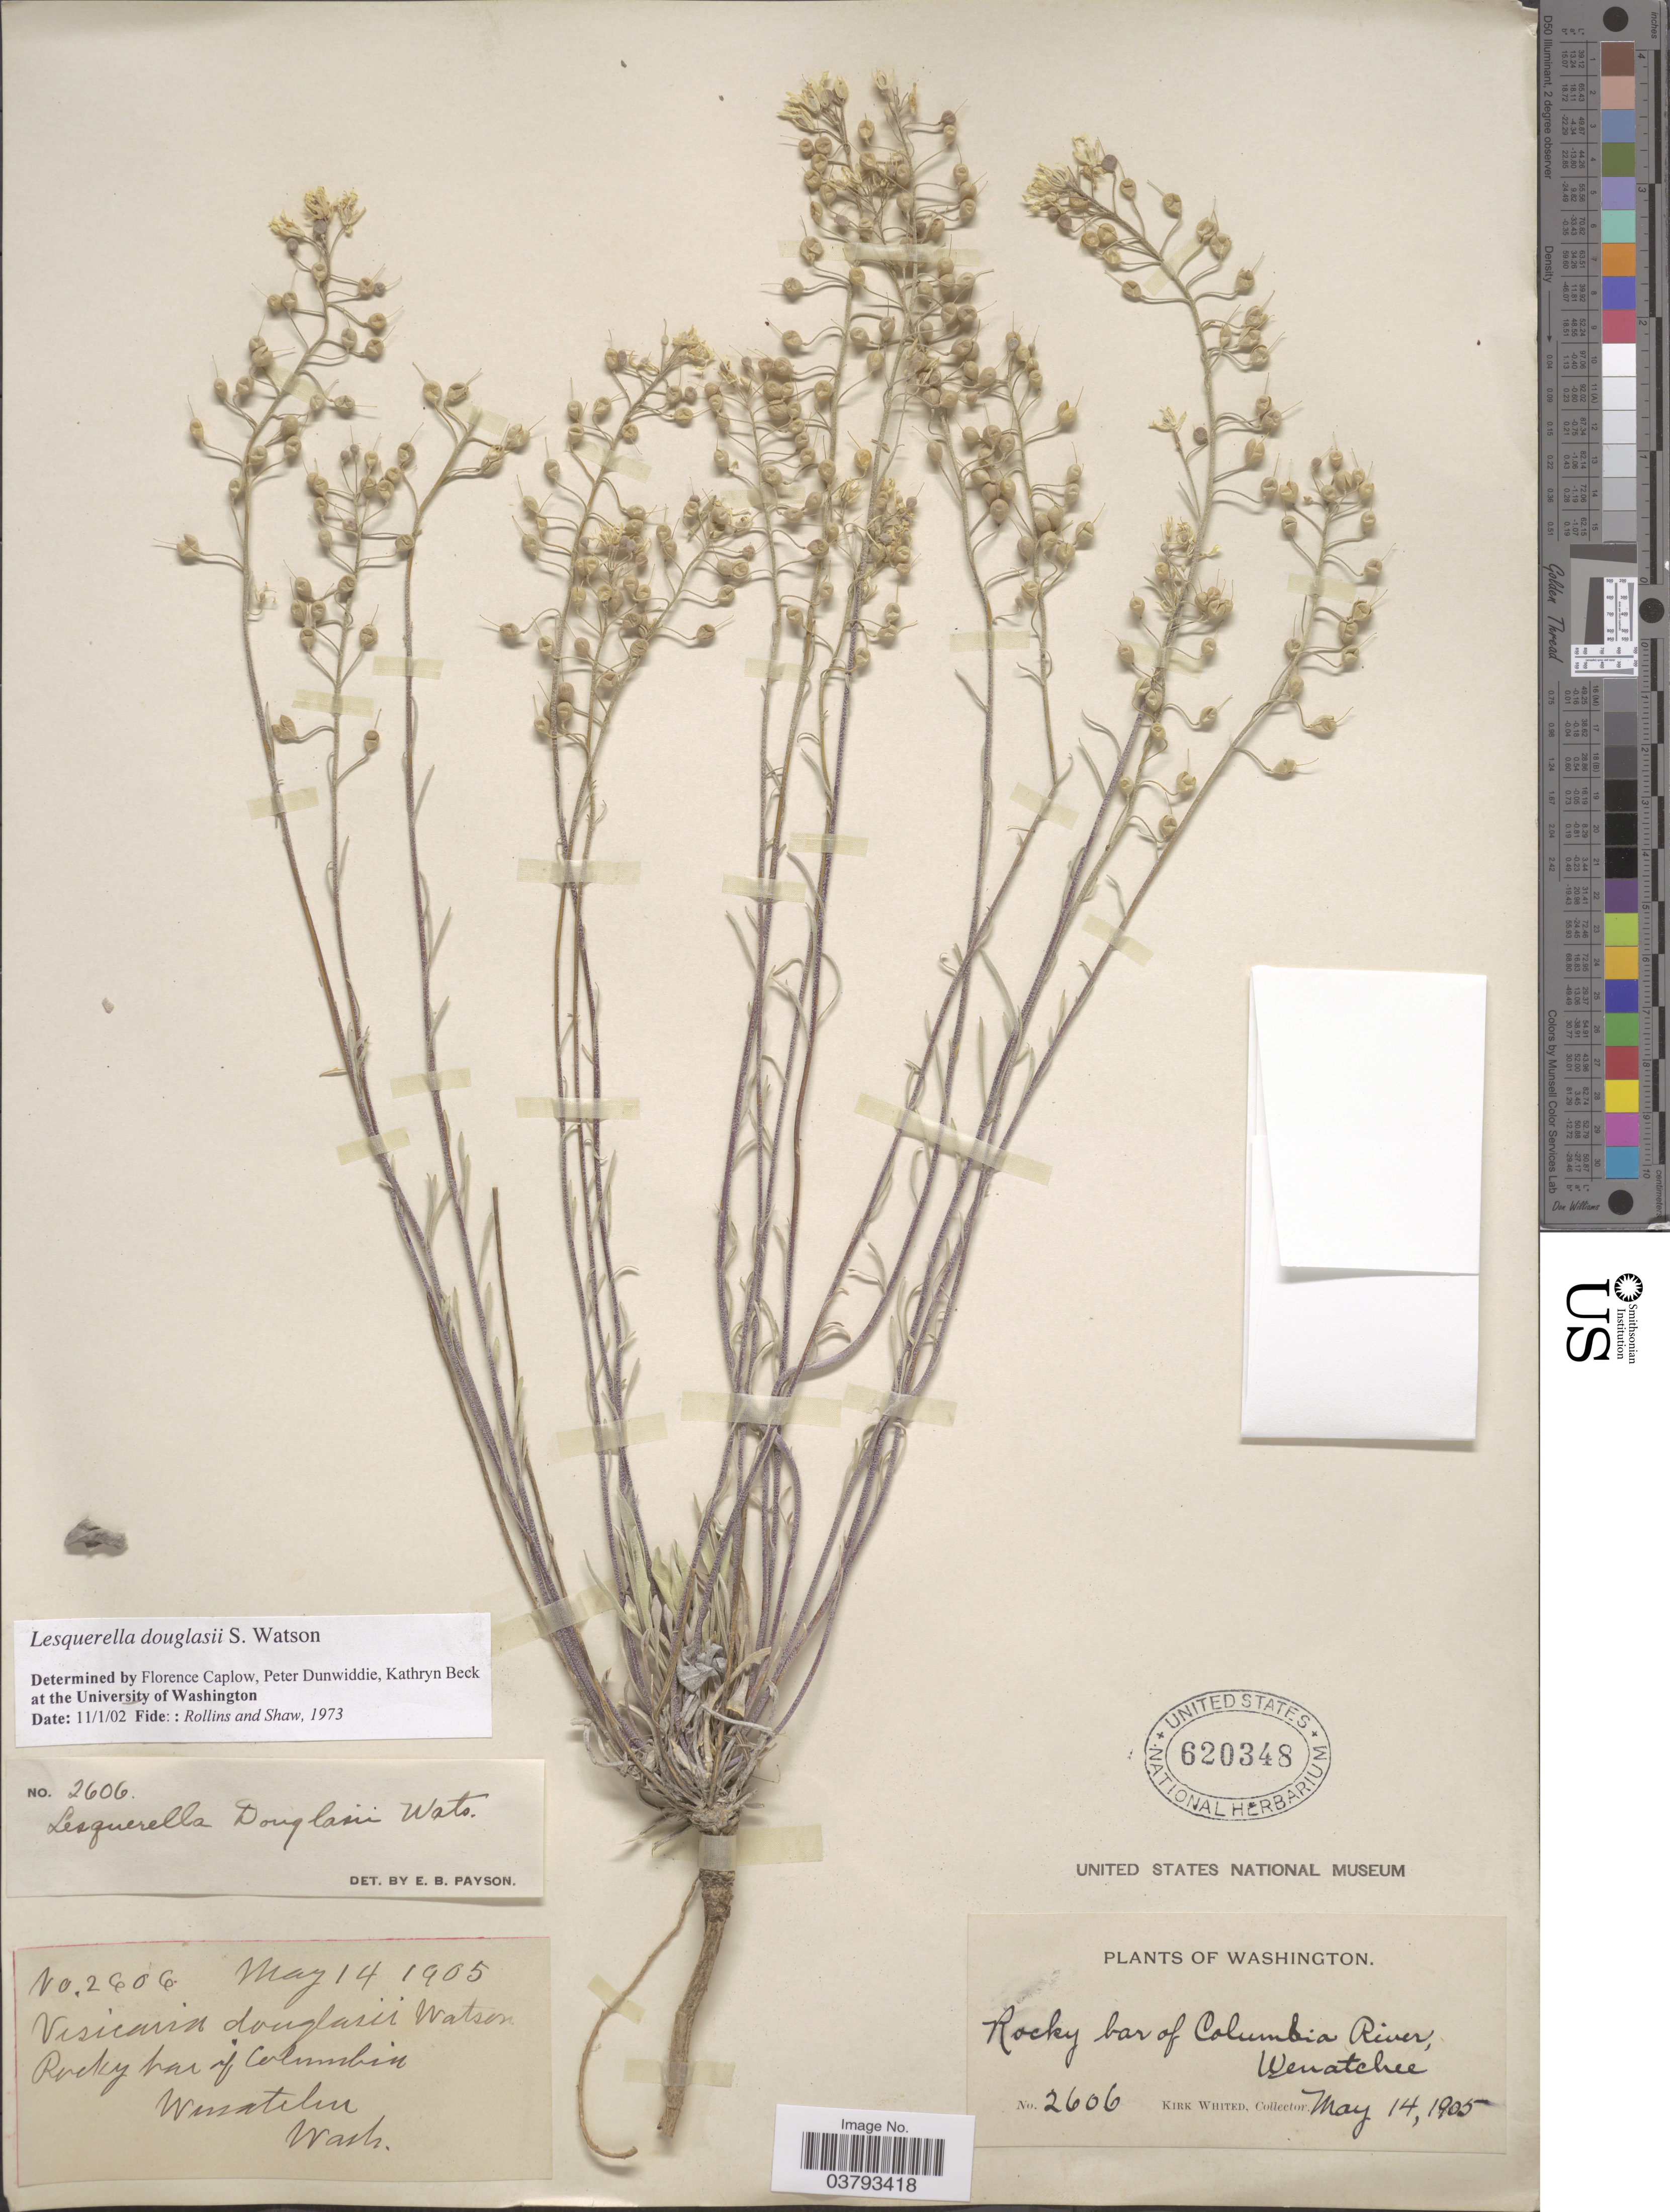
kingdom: Plantae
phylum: Tracheophyta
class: Magnoliopsida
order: Brassicales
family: Brassicaceae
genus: Lesquerella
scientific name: Lesquerella douglasii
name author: S. Watson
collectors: K. Whited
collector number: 2606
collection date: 1905-05-14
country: United States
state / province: Washington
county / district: Chelan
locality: Rocky bar of Columbia River, Wenatchee.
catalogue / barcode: US 620348